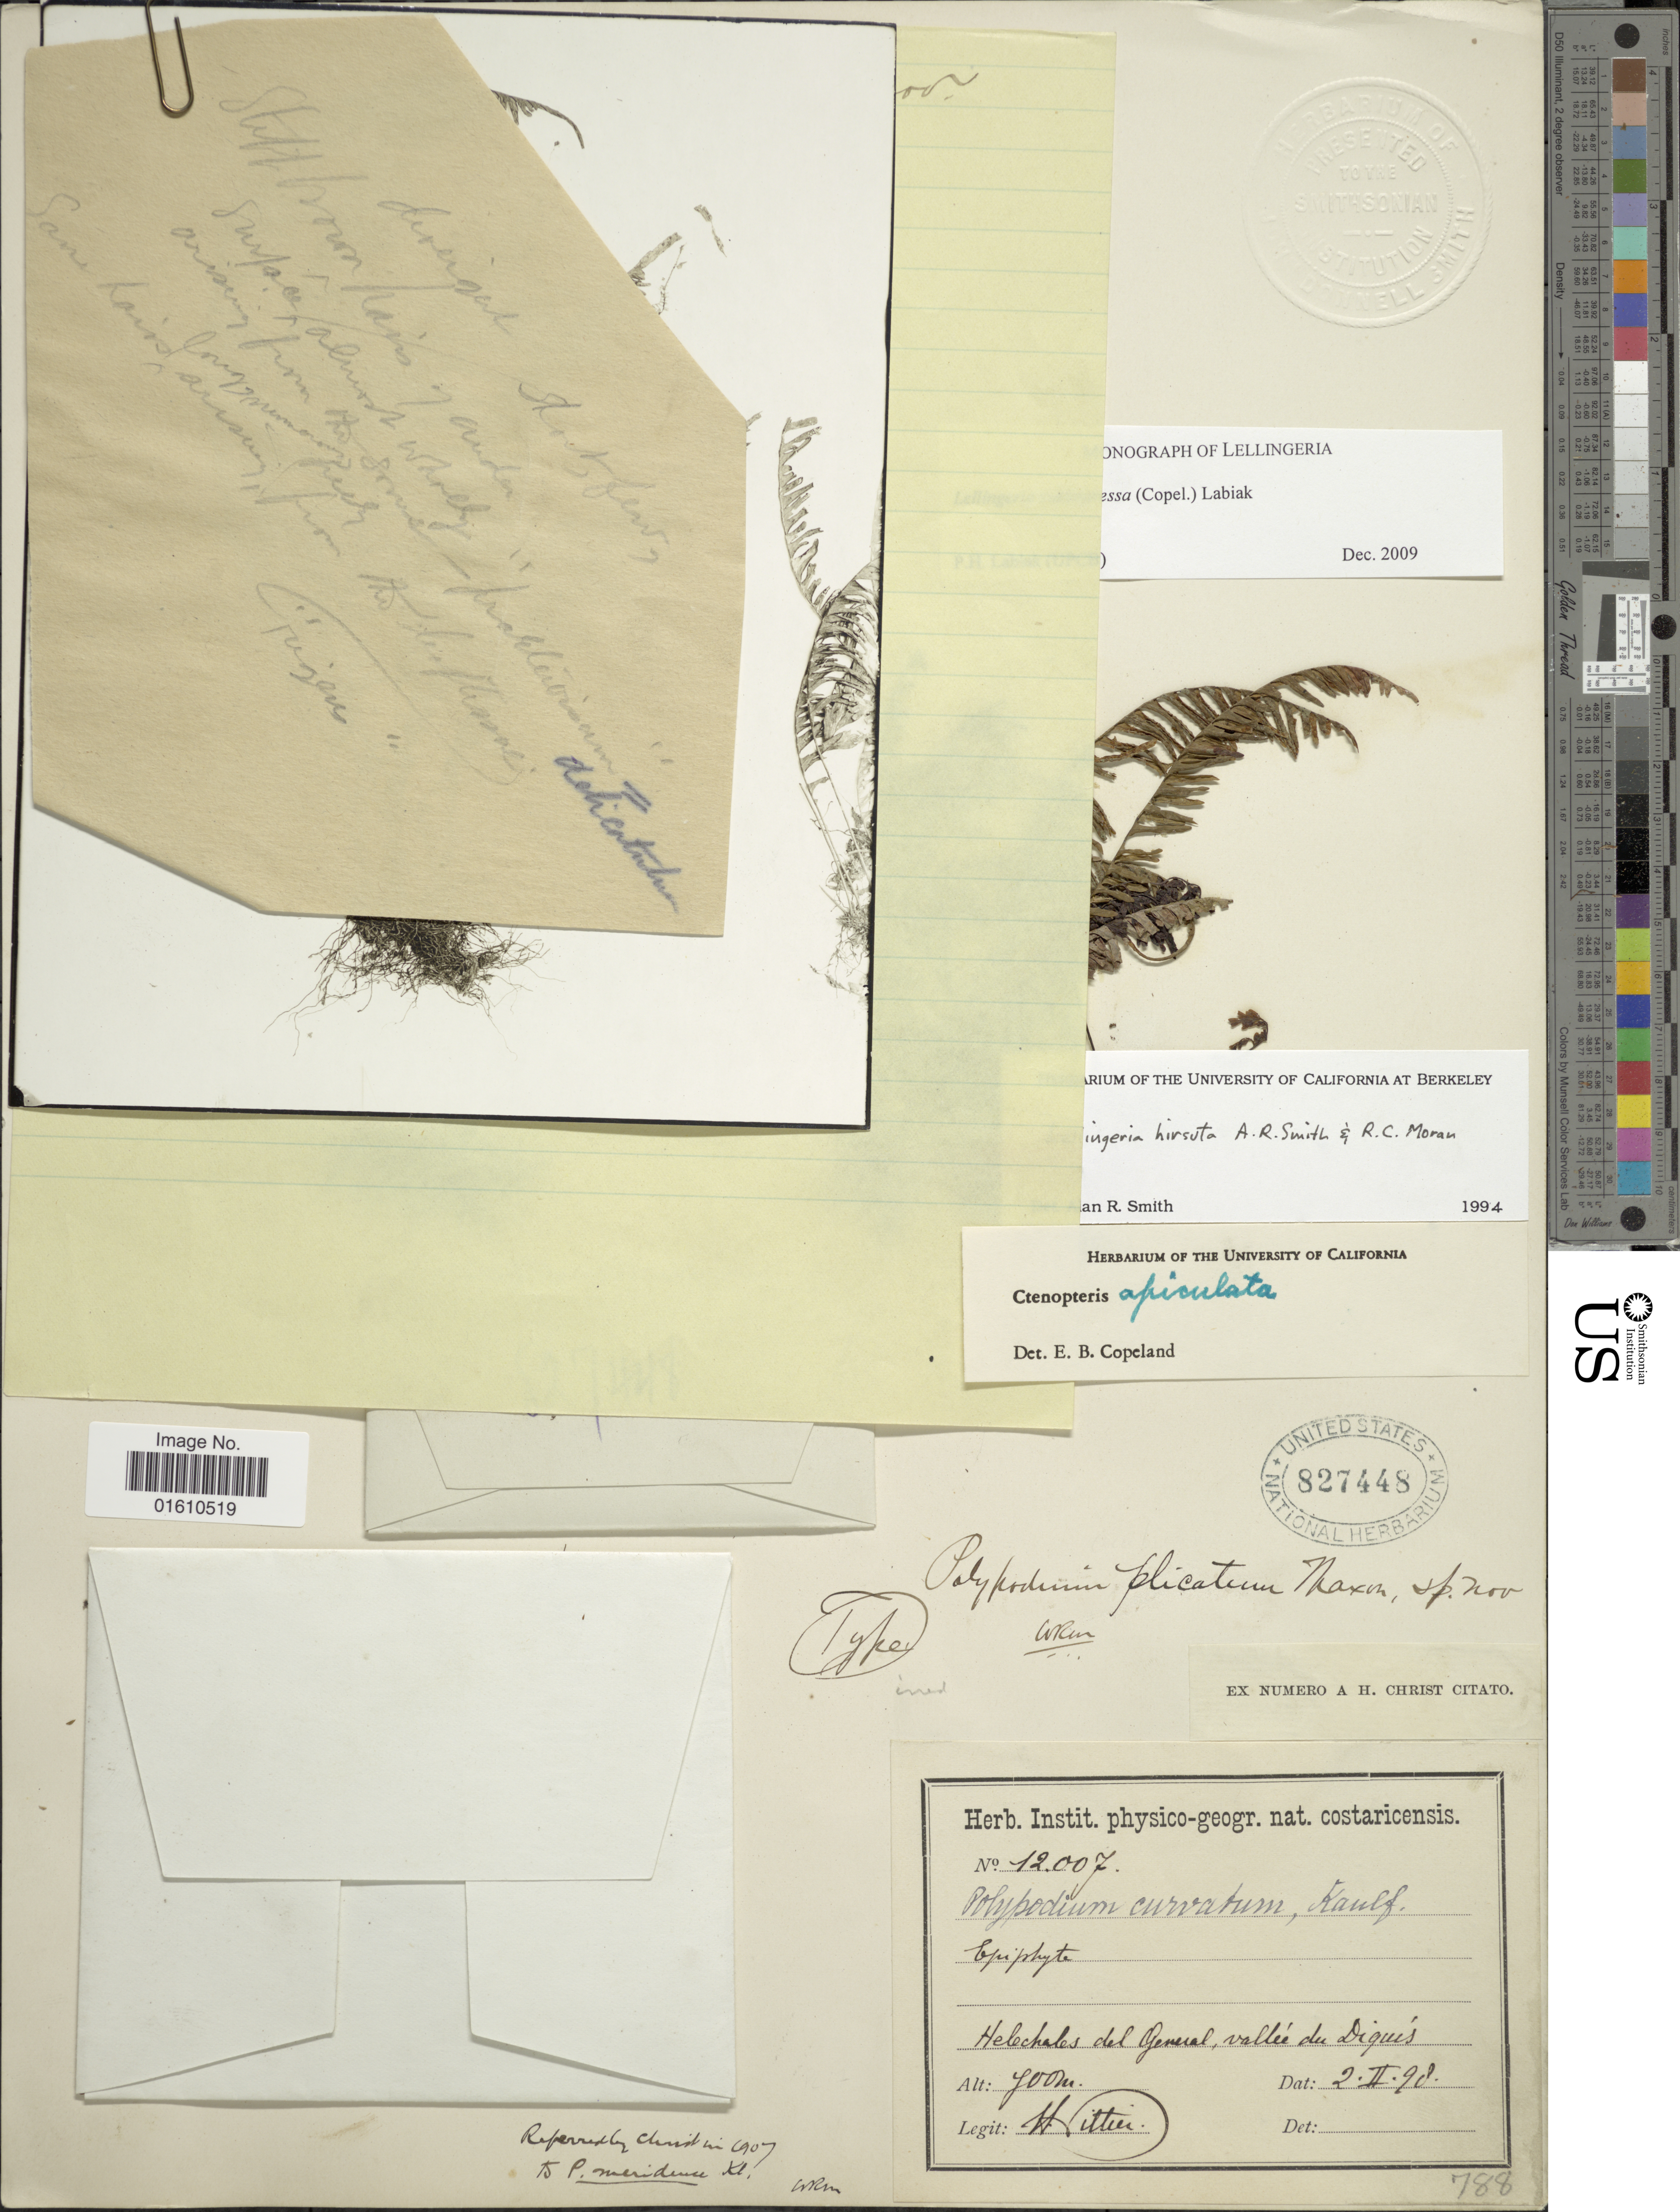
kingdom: Plantae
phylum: Tracheophyta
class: Polypodiopsida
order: Polypodiales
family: Polypodiaceae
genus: Lellingeria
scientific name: Lellingeria subimpressa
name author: (Copel.) Labiak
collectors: H. F. Pittier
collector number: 12007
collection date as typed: Transcribed d/m/y: 2/2/98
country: Costa Rica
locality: Costaricensis, Helechas del General, vallee de Digues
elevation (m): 700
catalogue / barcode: US 827448